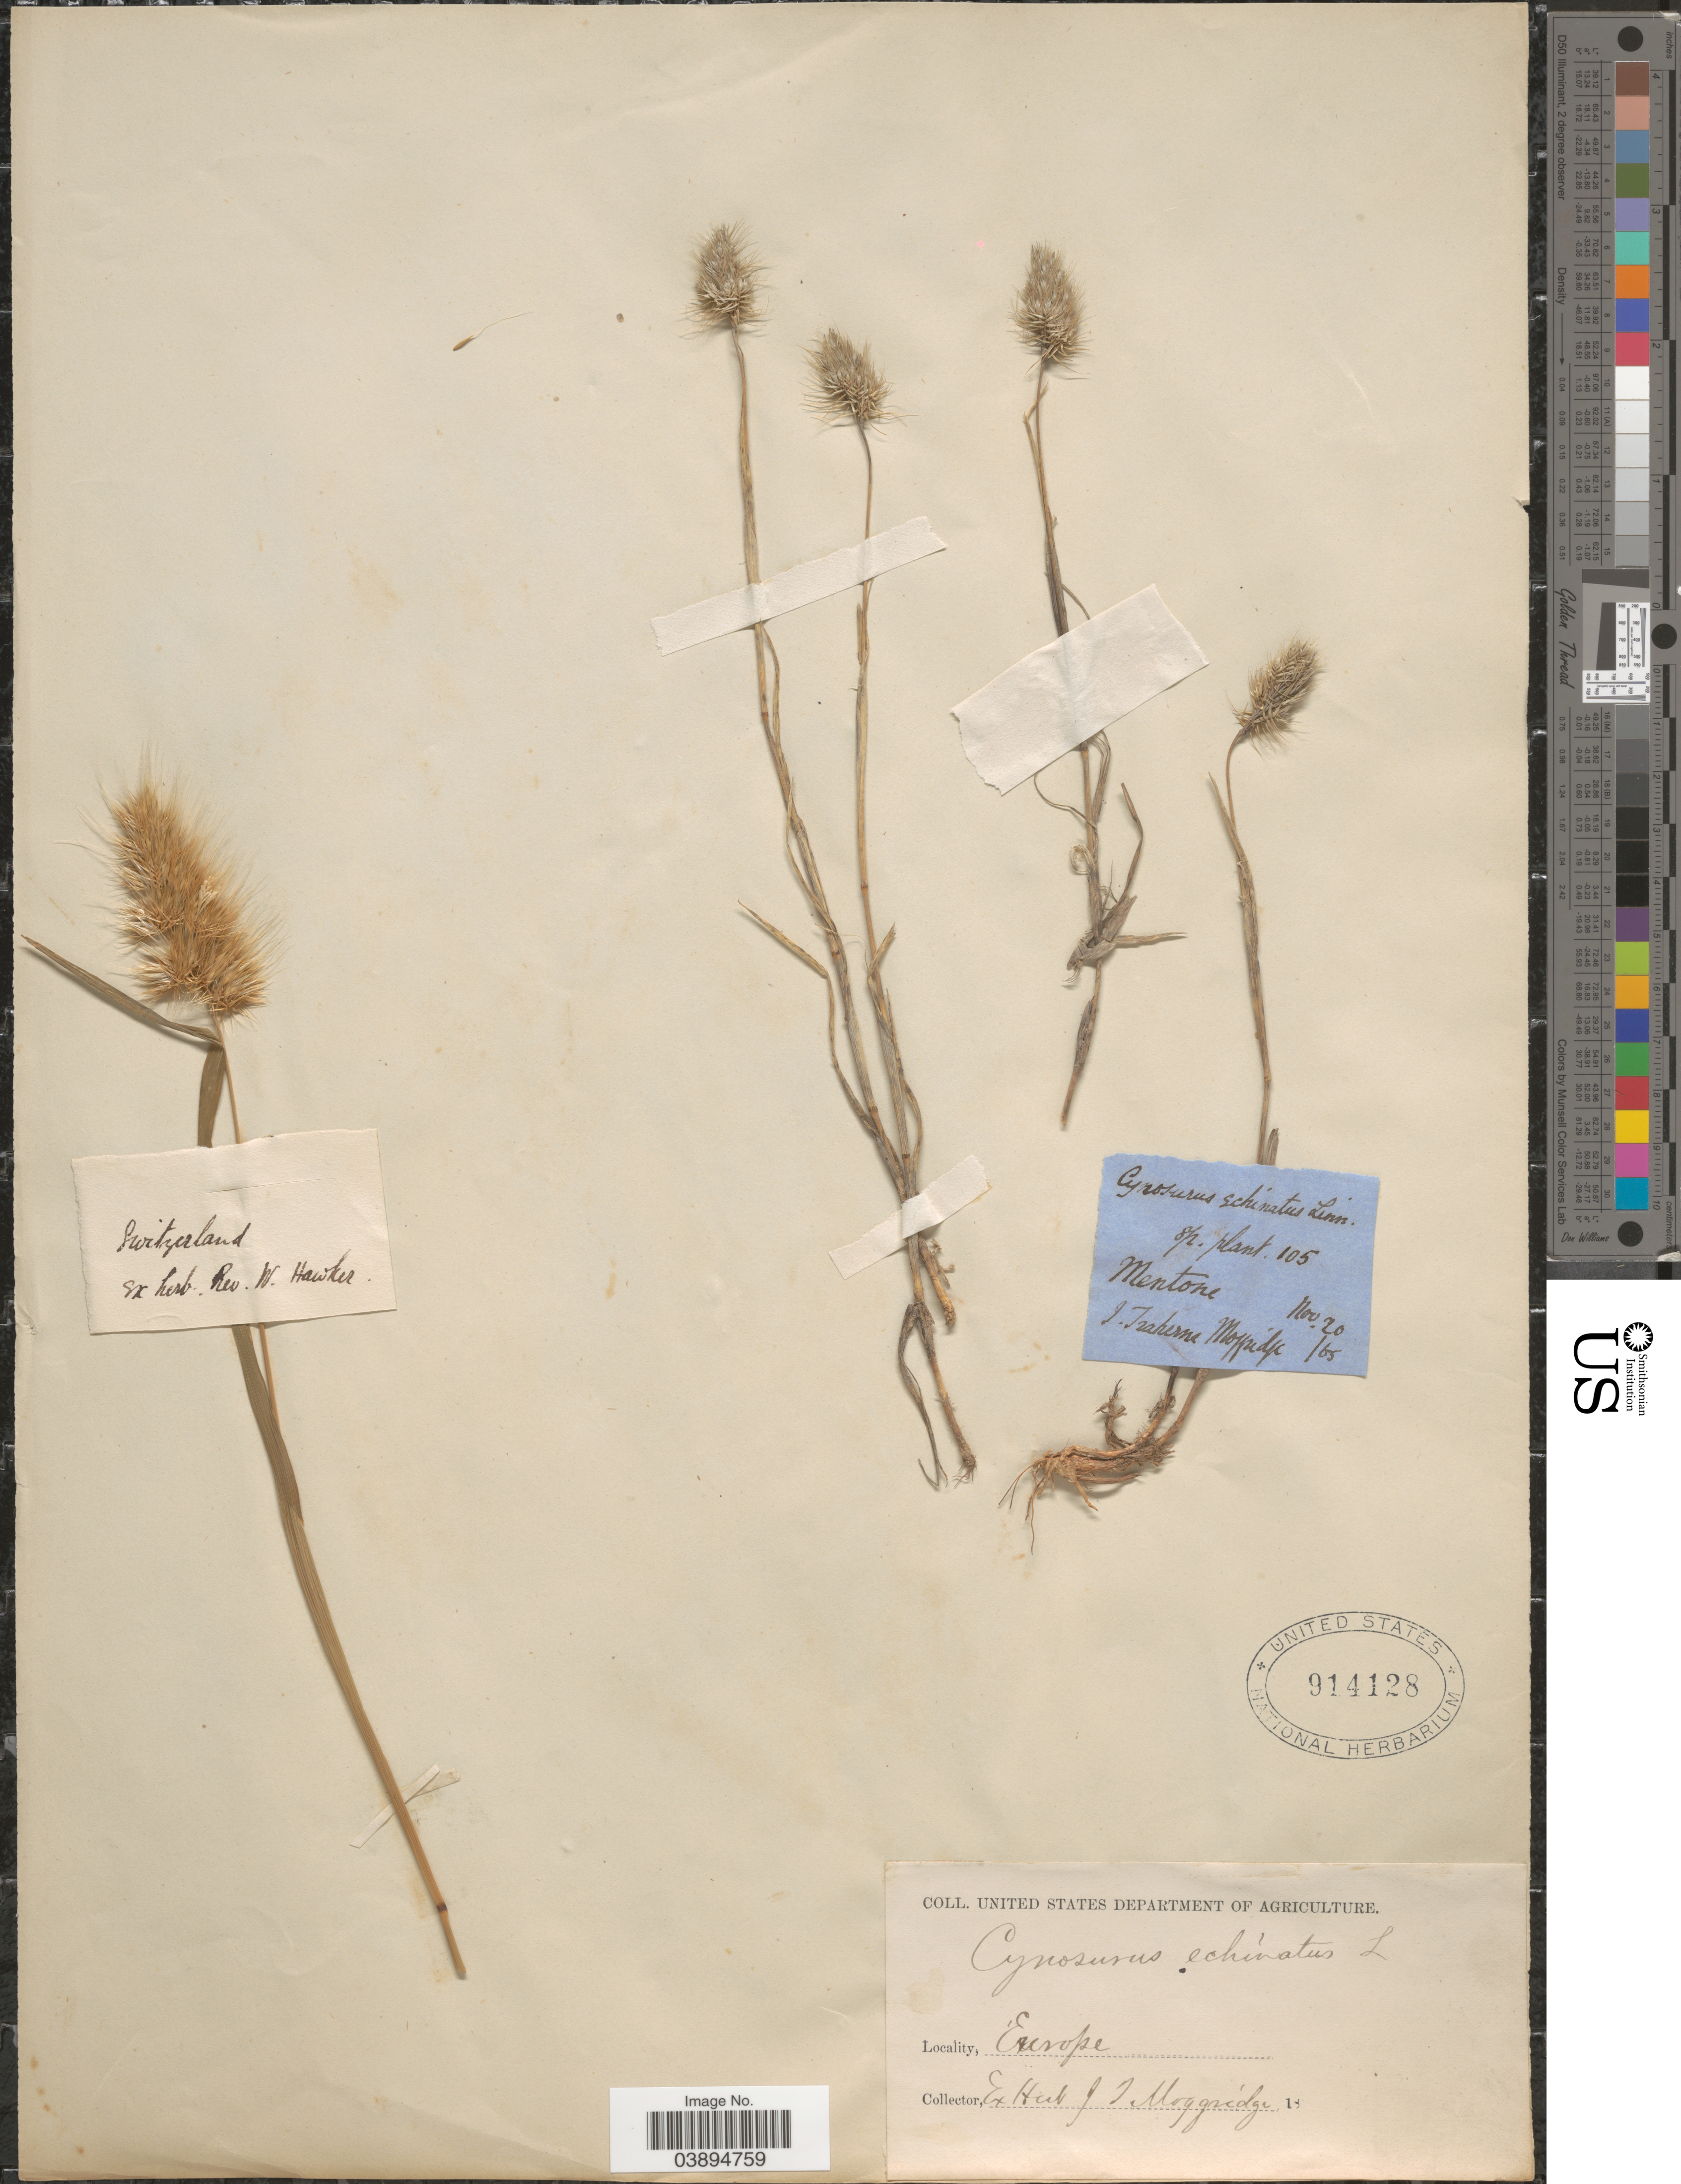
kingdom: Plantae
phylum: Tracheophyta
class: Liliopsida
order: Poales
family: Poaceae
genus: Cynosurus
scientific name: Cynosurus echinatus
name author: L.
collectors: J. T. Moggridge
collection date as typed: Transcribed d/m/y: 20/11/65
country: Switzerland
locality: Mentone.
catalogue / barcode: US 914128